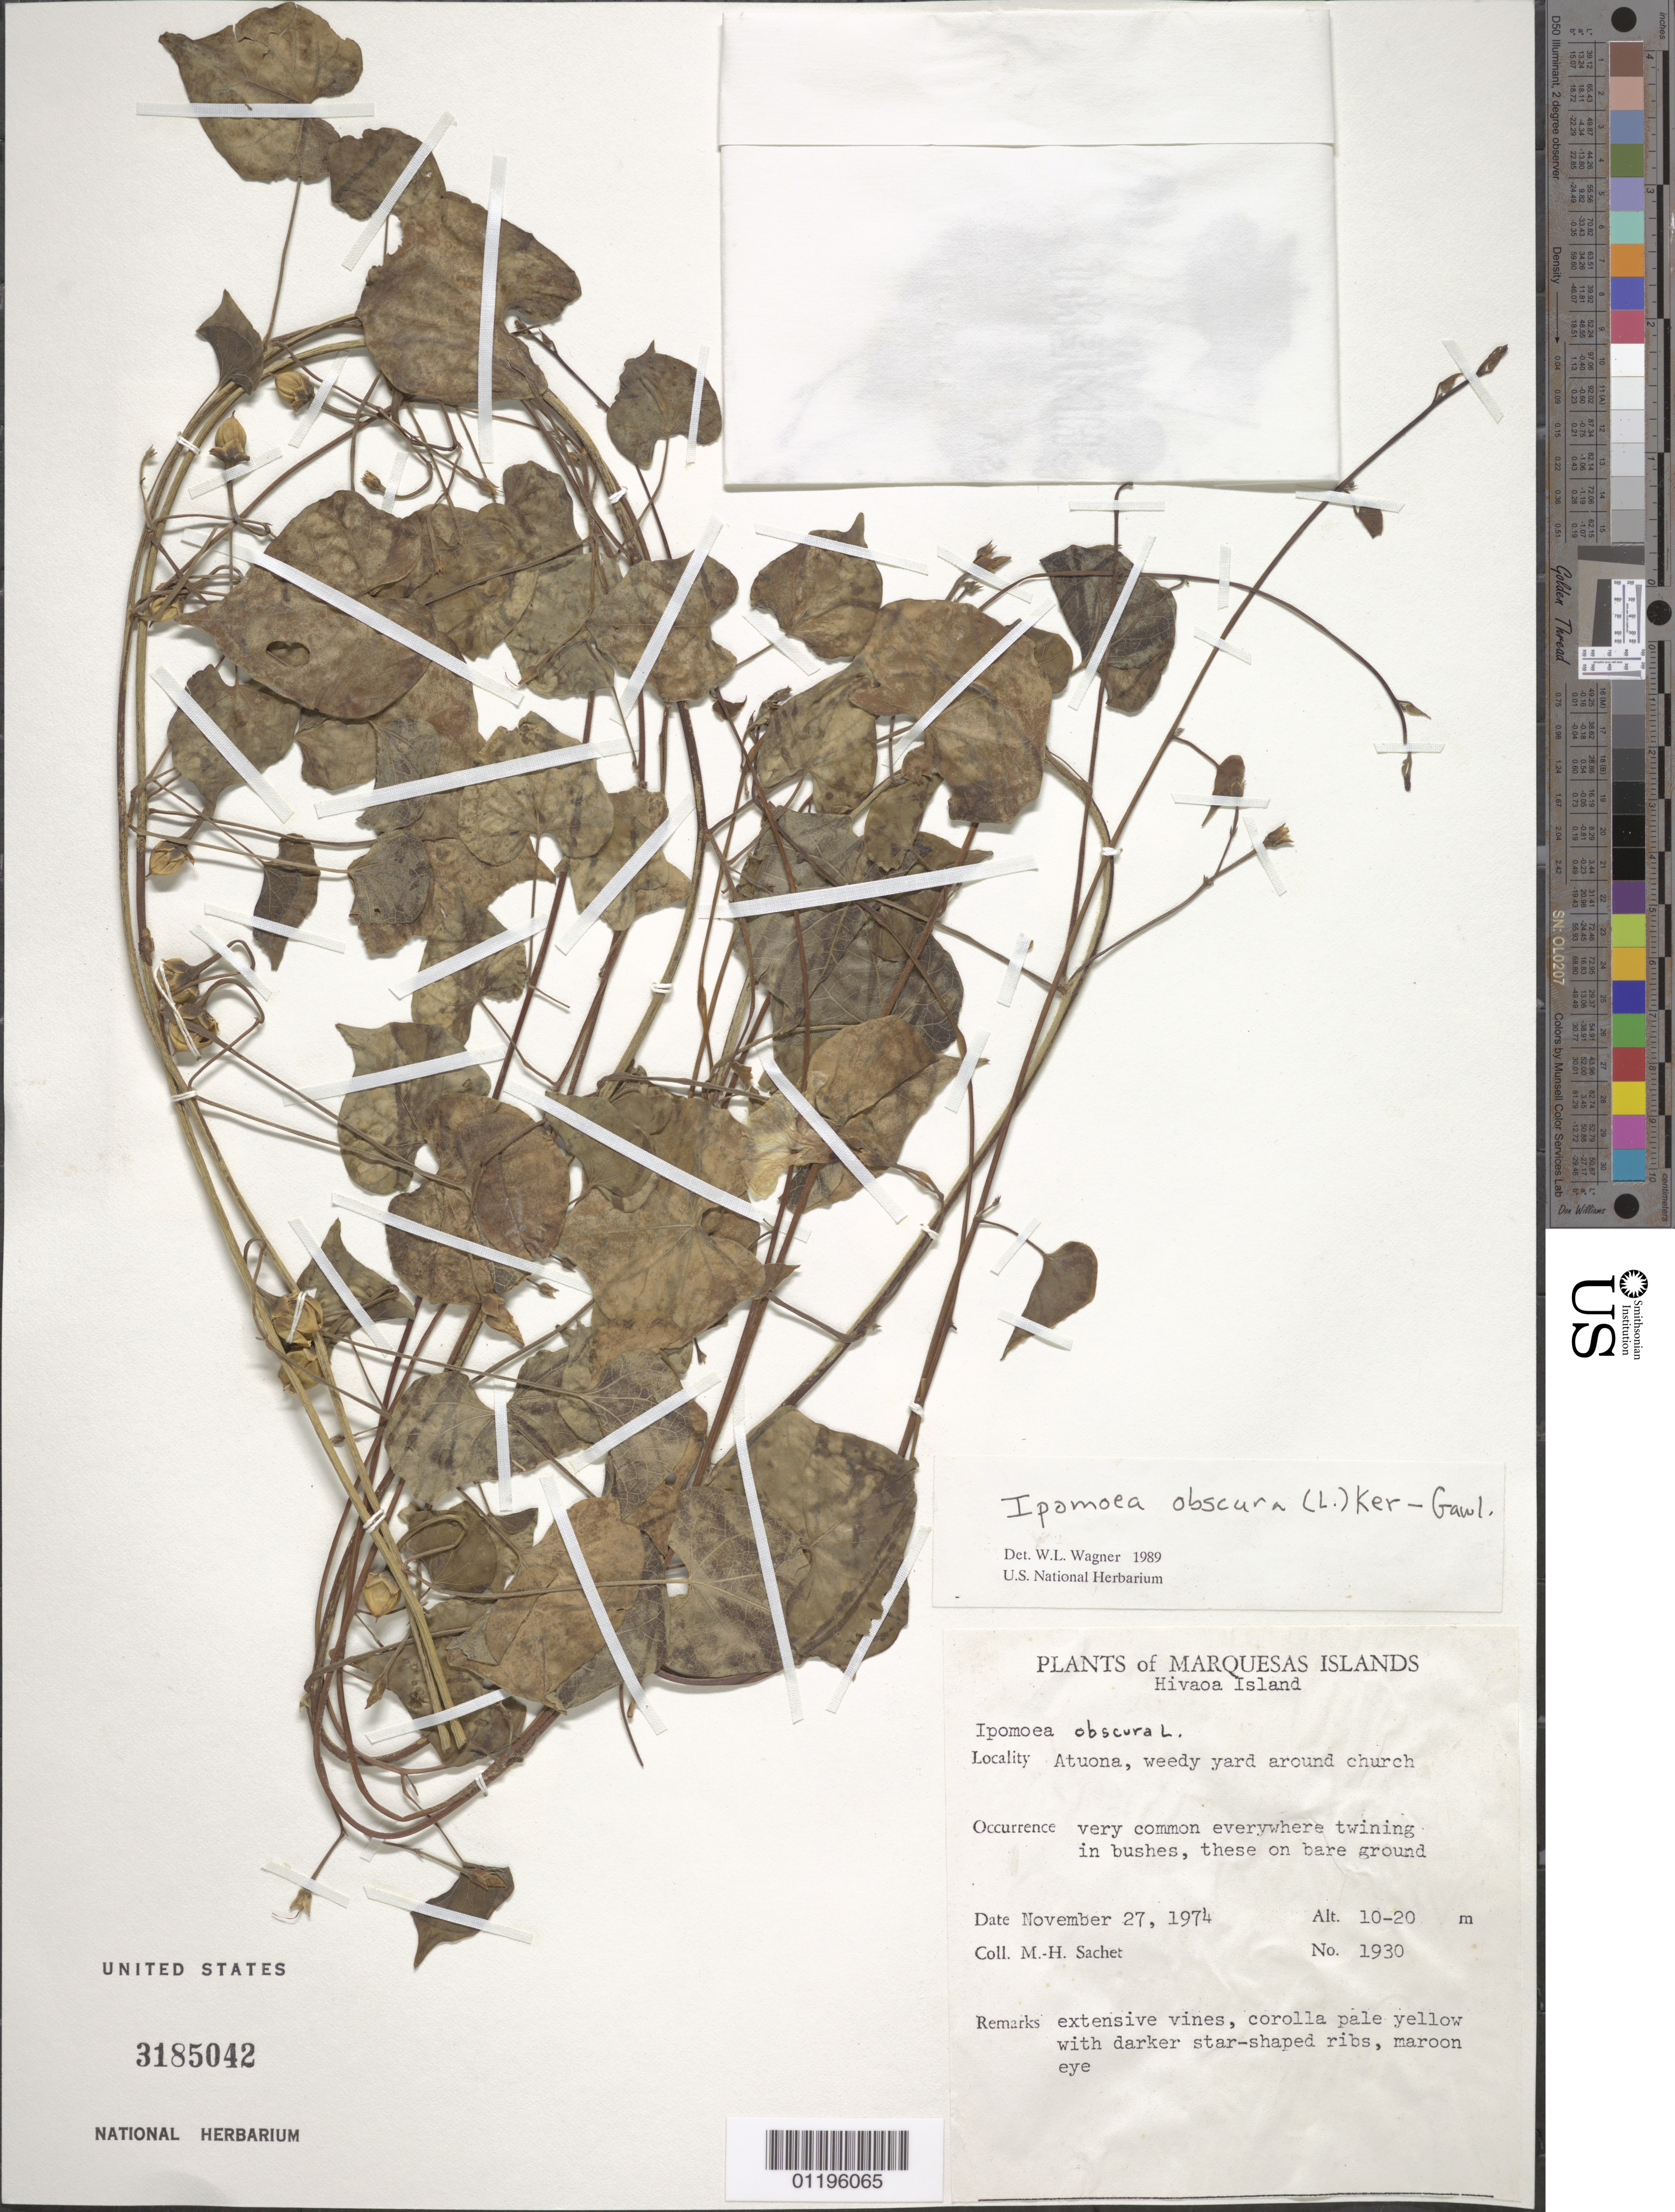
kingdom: Plantae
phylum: Tracheophyta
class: Magnoliopsida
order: Solanales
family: Convolvulaceae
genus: Ipomoea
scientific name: Ipomoea obscura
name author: (L.) Ker Gawl.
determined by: Wagner, W. L., (BOT), Smithsonian Institution - National Museum of Natural History (UNITED STATES)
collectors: M.-H. Sachet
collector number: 1930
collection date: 1974-11-27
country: French Polynesia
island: Hiva Oa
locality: Atuona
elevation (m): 10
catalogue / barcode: US 3185042